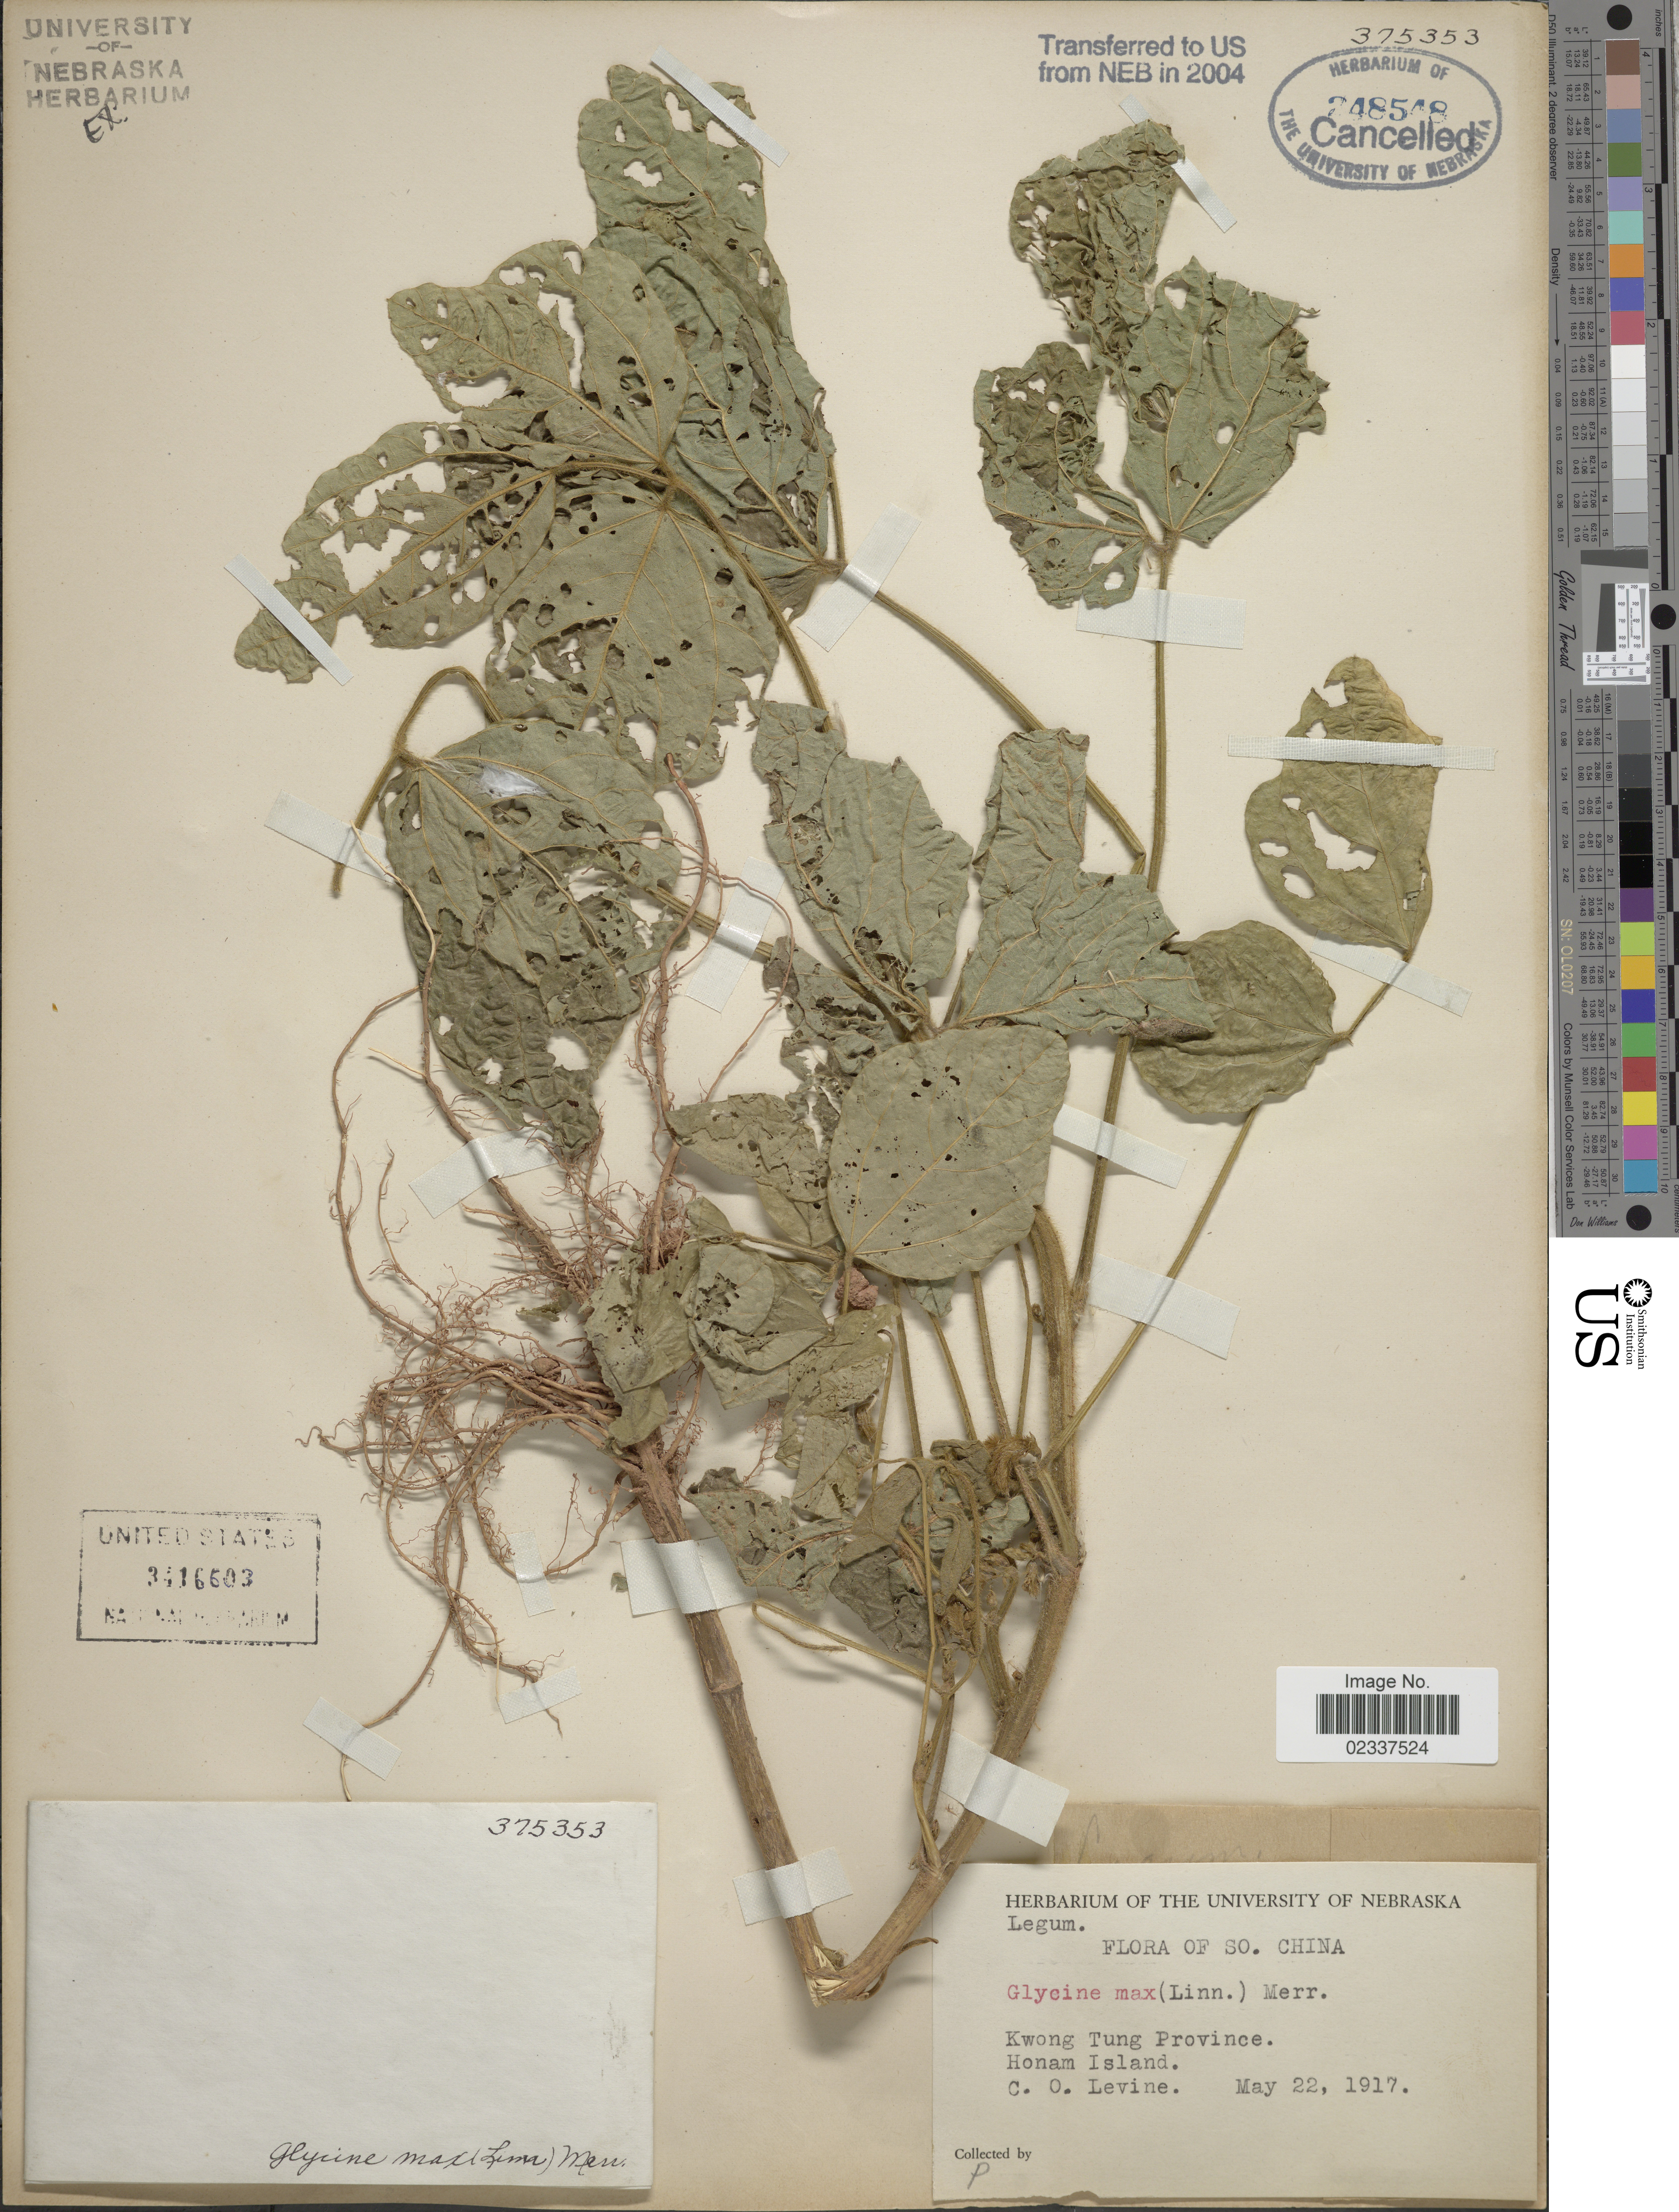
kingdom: Plantae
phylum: Tracheophyta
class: Magnoliopsida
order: Fabales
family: Fabaceae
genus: Glycine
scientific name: Glycine max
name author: (L.) Merr.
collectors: C. O. Levine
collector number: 375353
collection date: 1917-05-22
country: China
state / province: Guangdong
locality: So. China. Kwong Tung Province. Honam Island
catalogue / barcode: US 3416503